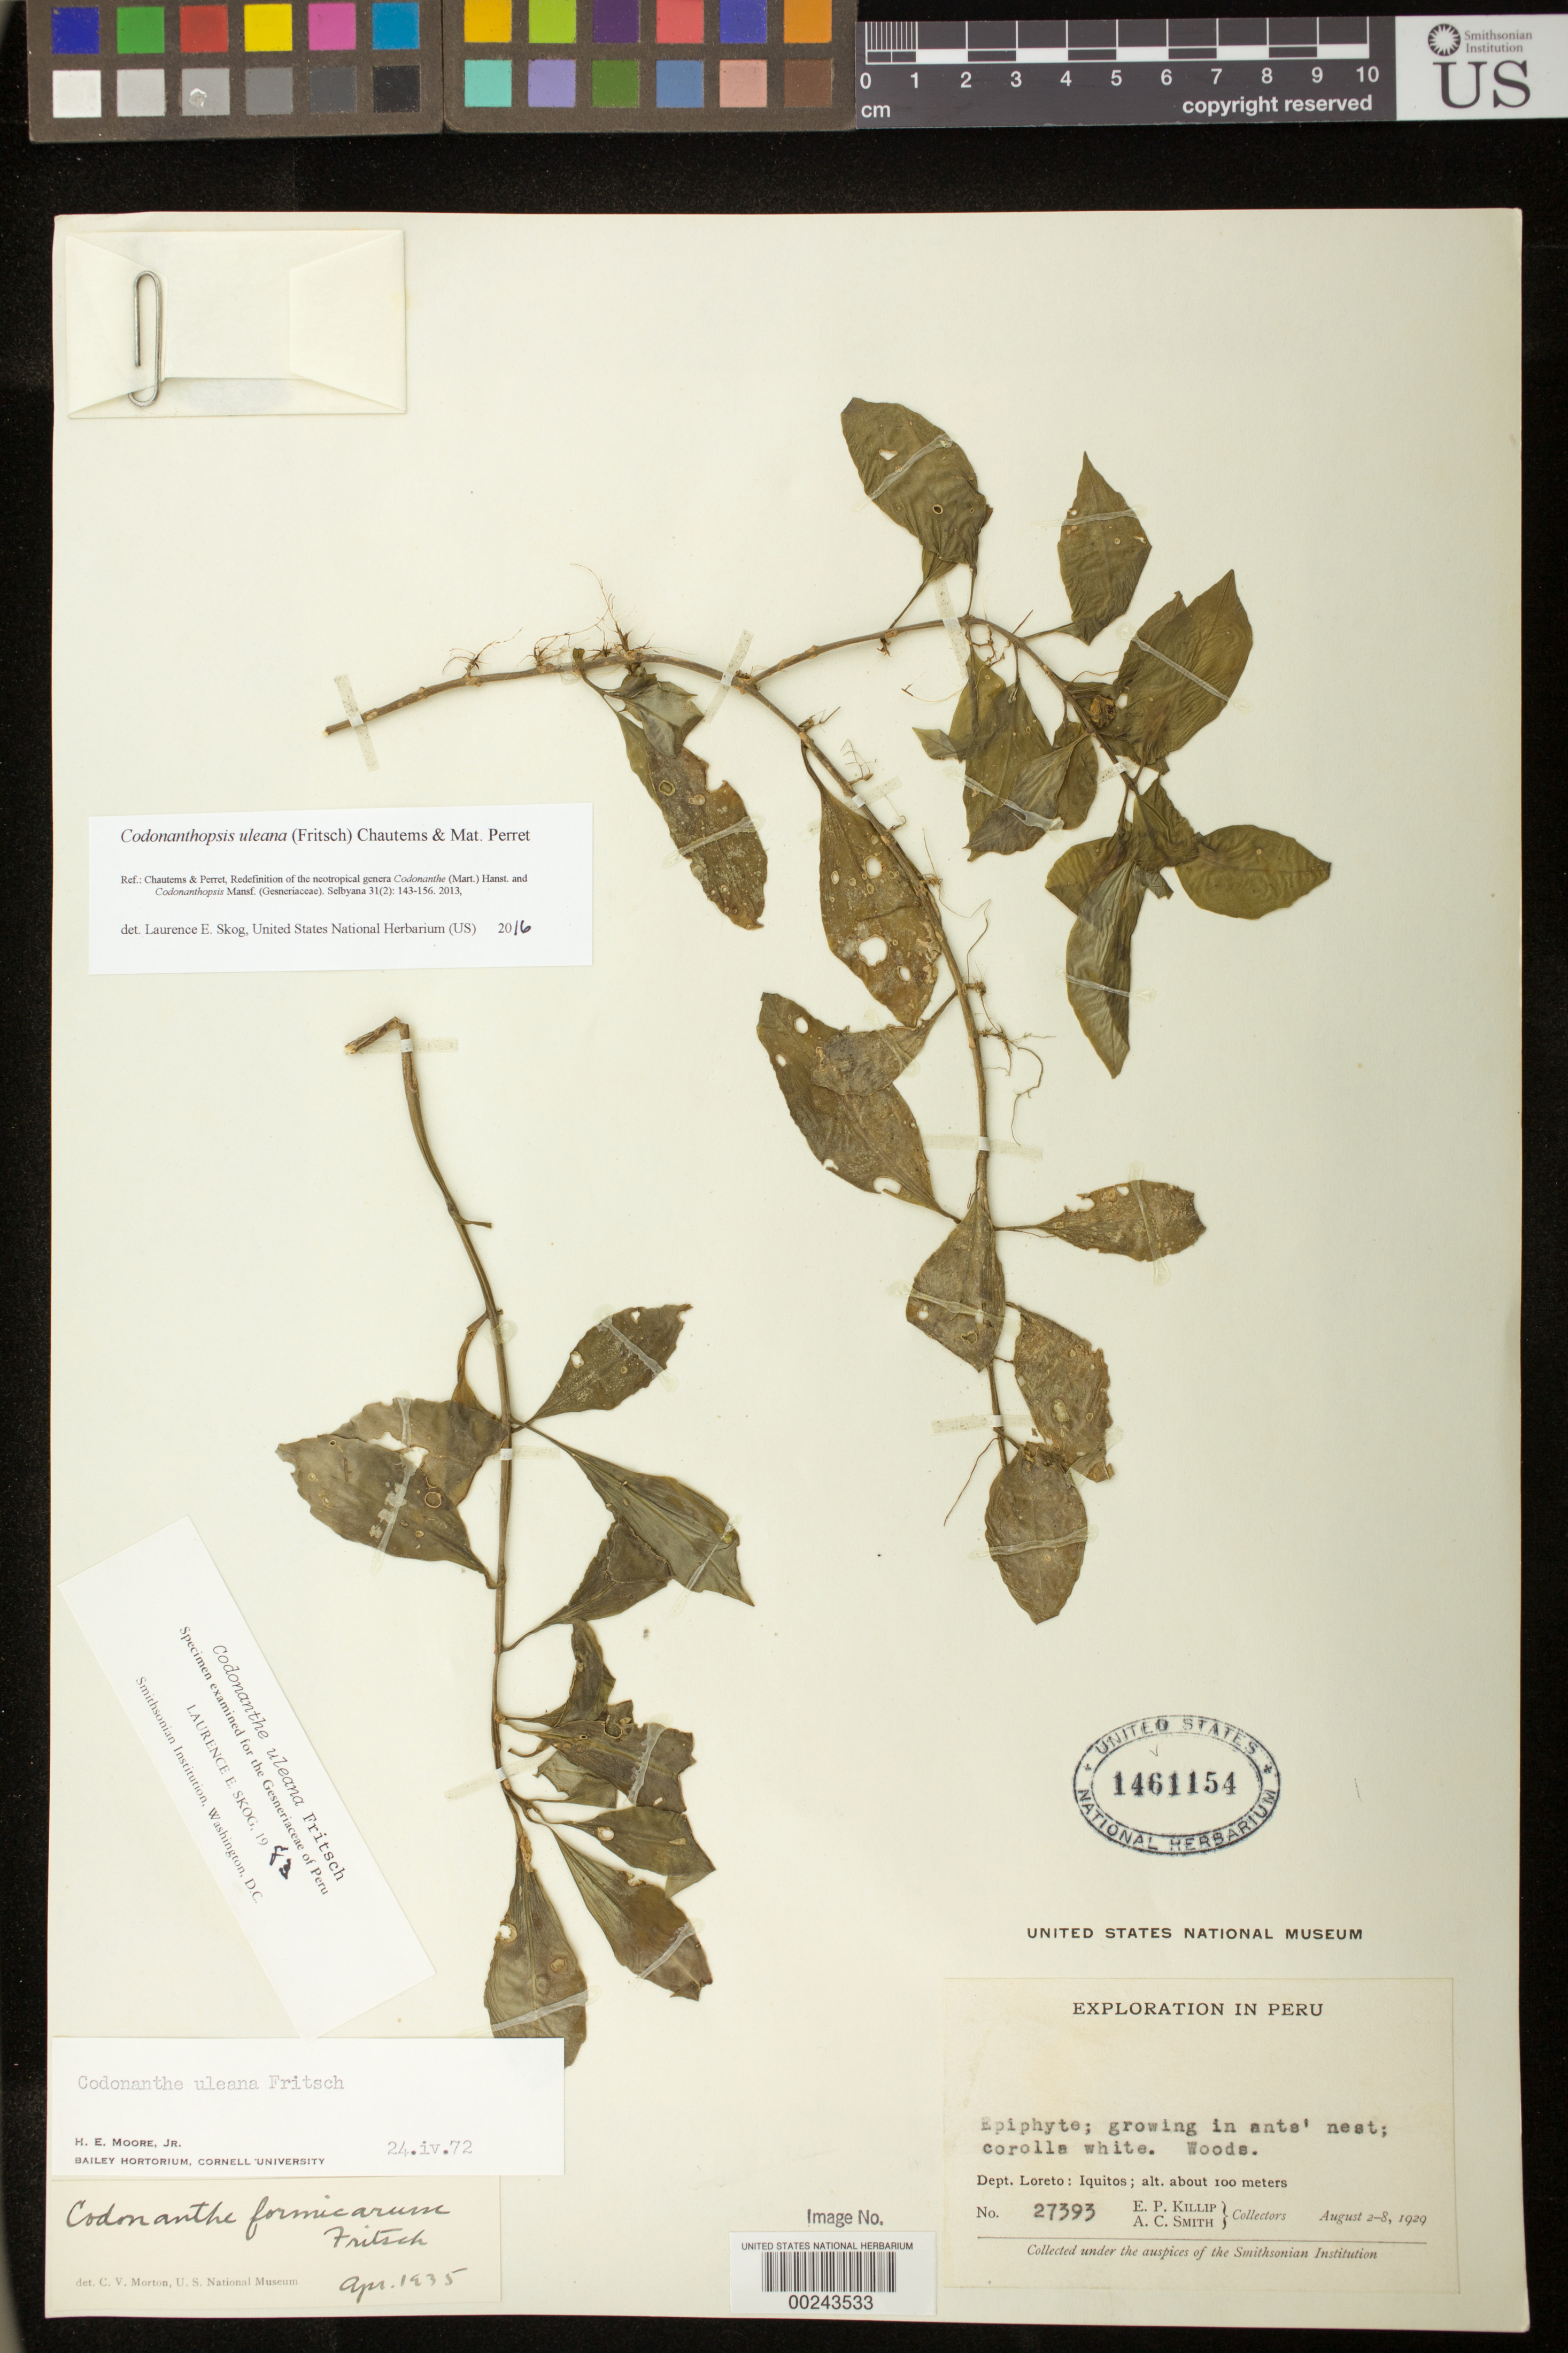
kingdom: Plantae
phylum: Tracheophyta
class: Magnoliopsida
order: Lamiales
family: Gesneriaceae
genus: Codonanthopsis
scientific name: Codonanthopsis uleana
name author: (Fritsch) Chautems & Mat.Perret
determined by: Skog, Laurence E.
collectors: E. P. Killip & A. C. Smith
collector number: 27393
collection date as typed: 2-8 Aug 1929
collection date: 1929-08-02/1929-08-08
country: Peru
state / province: Loreto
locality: Iquitos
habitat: Woods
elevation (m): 100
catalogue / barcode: US 1461154